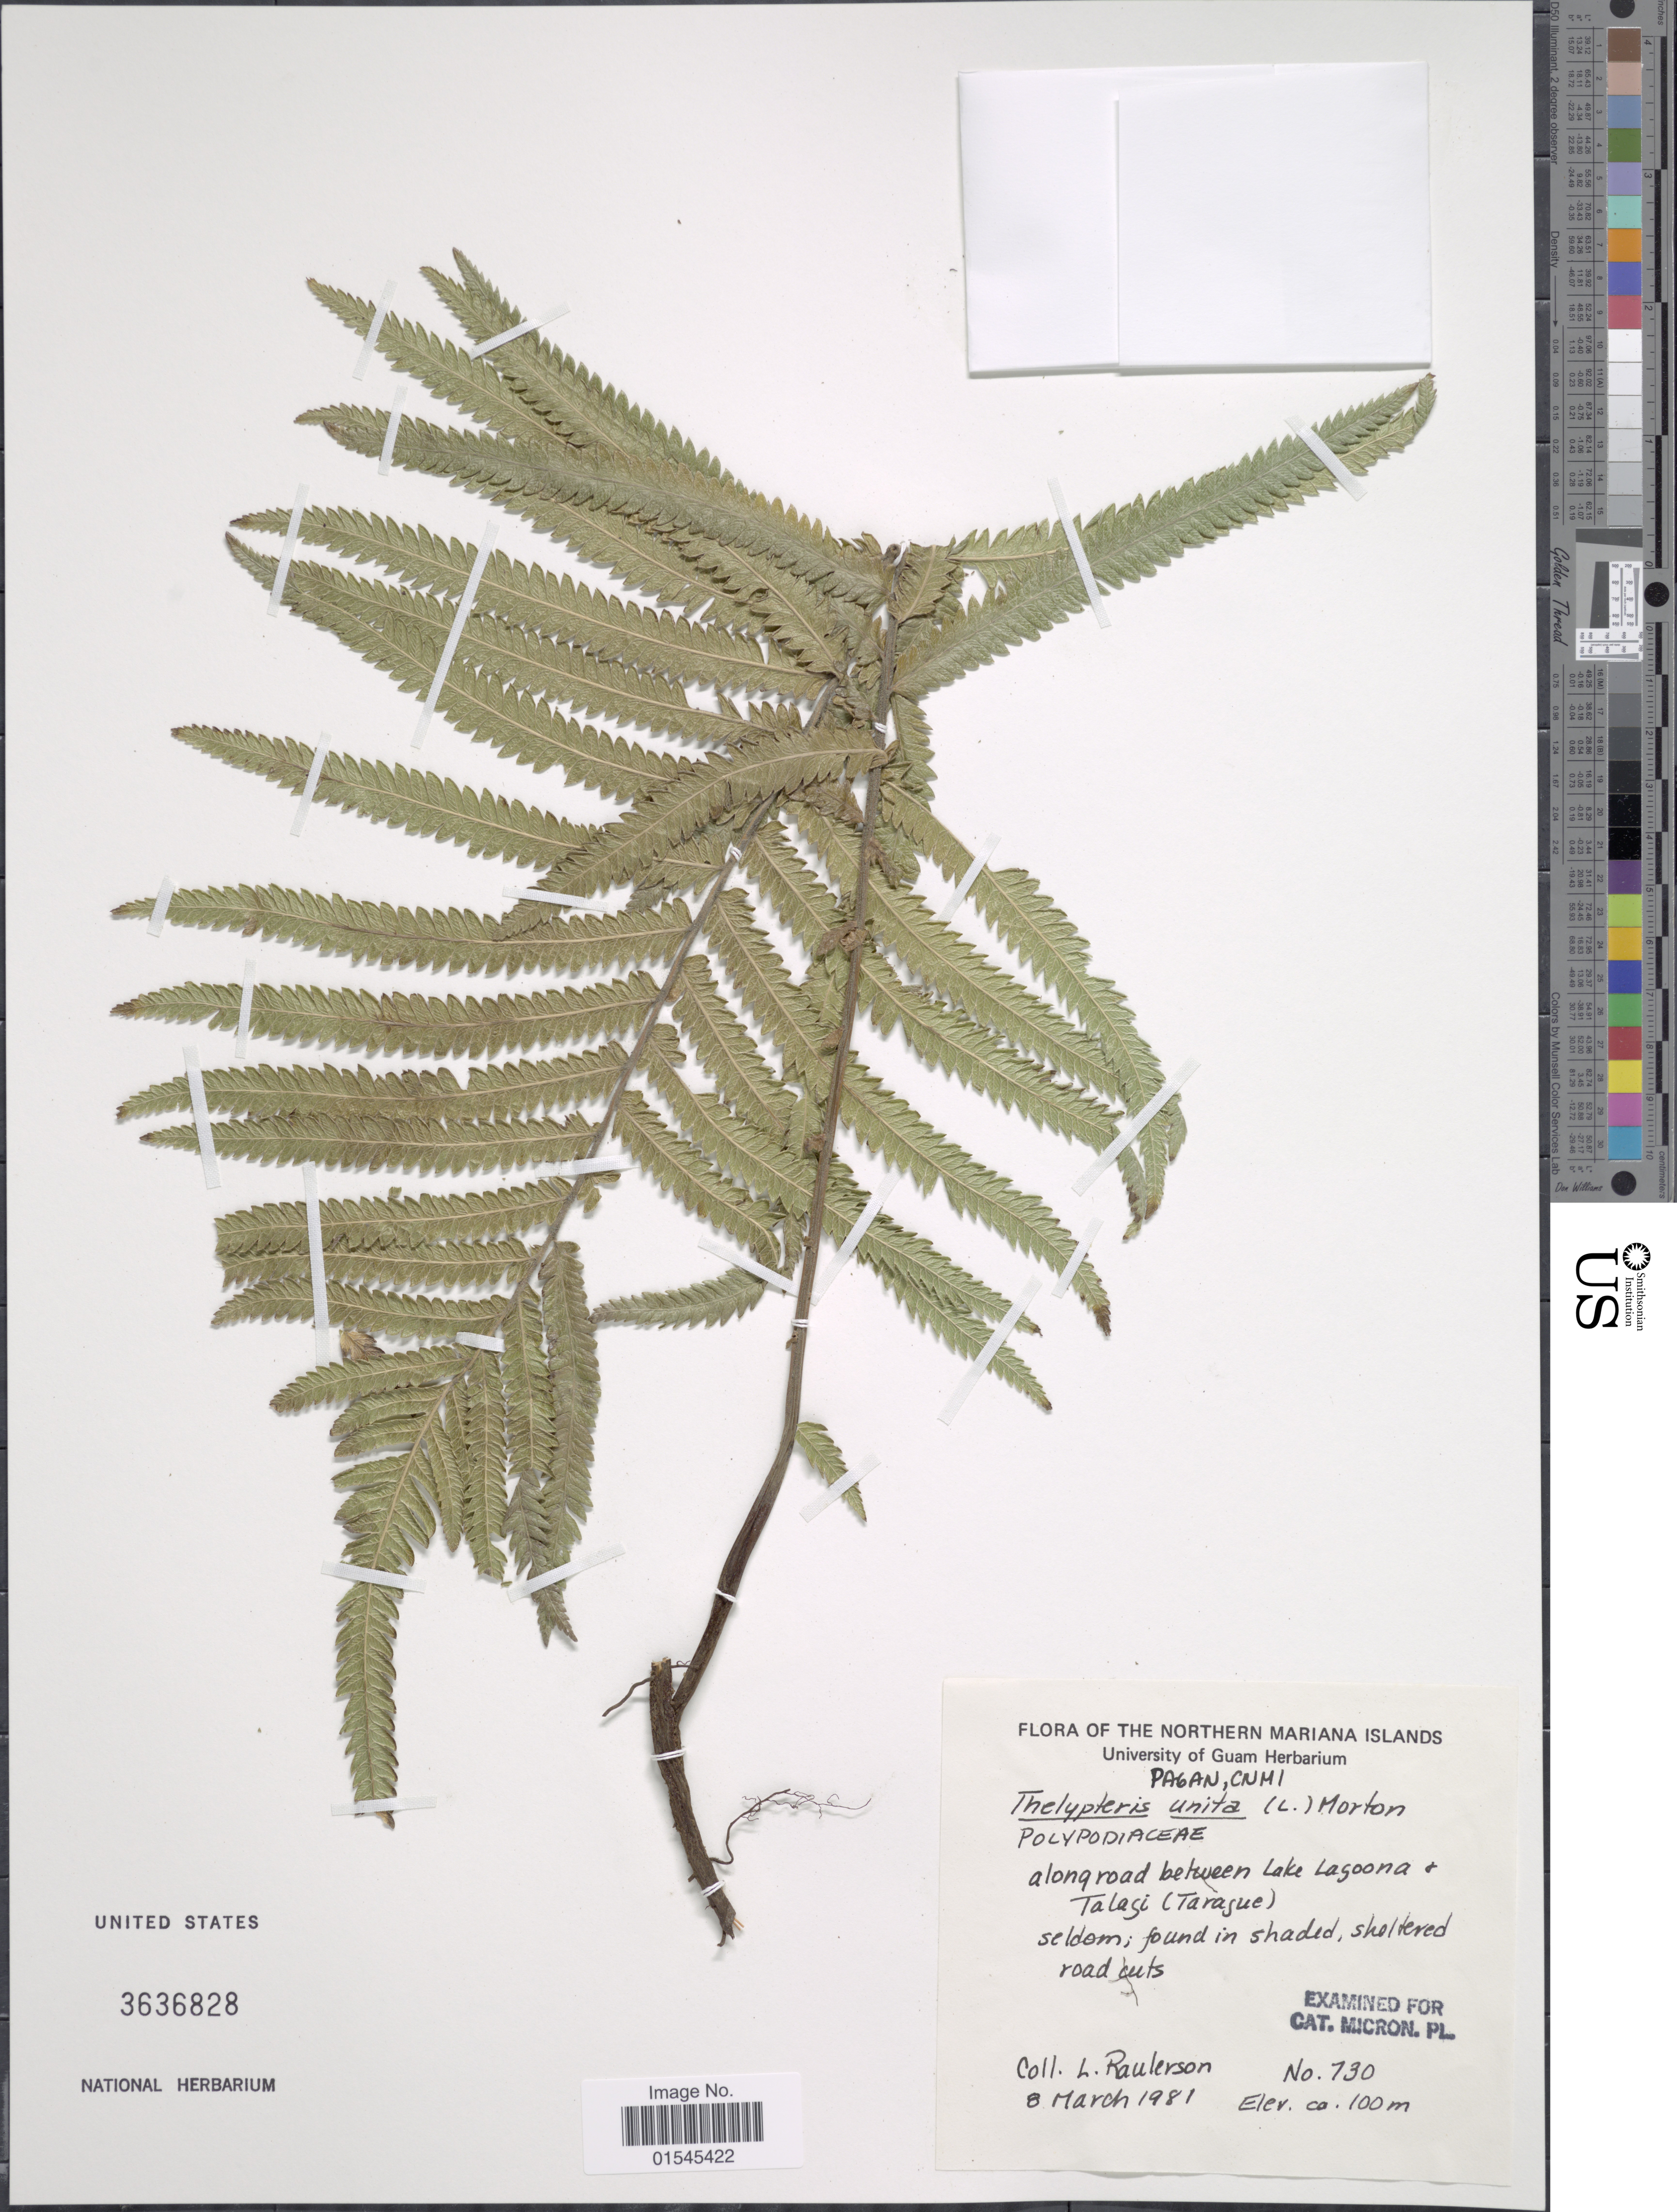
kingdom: Plantae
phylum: Tracheophyta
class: Polypodiopsida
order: Polypodiales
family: Thelypteridaceae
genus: Sphaerostephanos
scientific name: Sphaerostephanos unitus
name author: (L.) Holttum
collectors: L. Raulerson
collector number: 730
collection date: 1981-03-08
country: Northern Mariana Islands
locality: the Northern Mariana Islands. Pagan, CNMI. Along road between Lake Lagoona & Talagi (uTarague)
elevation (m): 100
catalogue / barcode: US 3636828